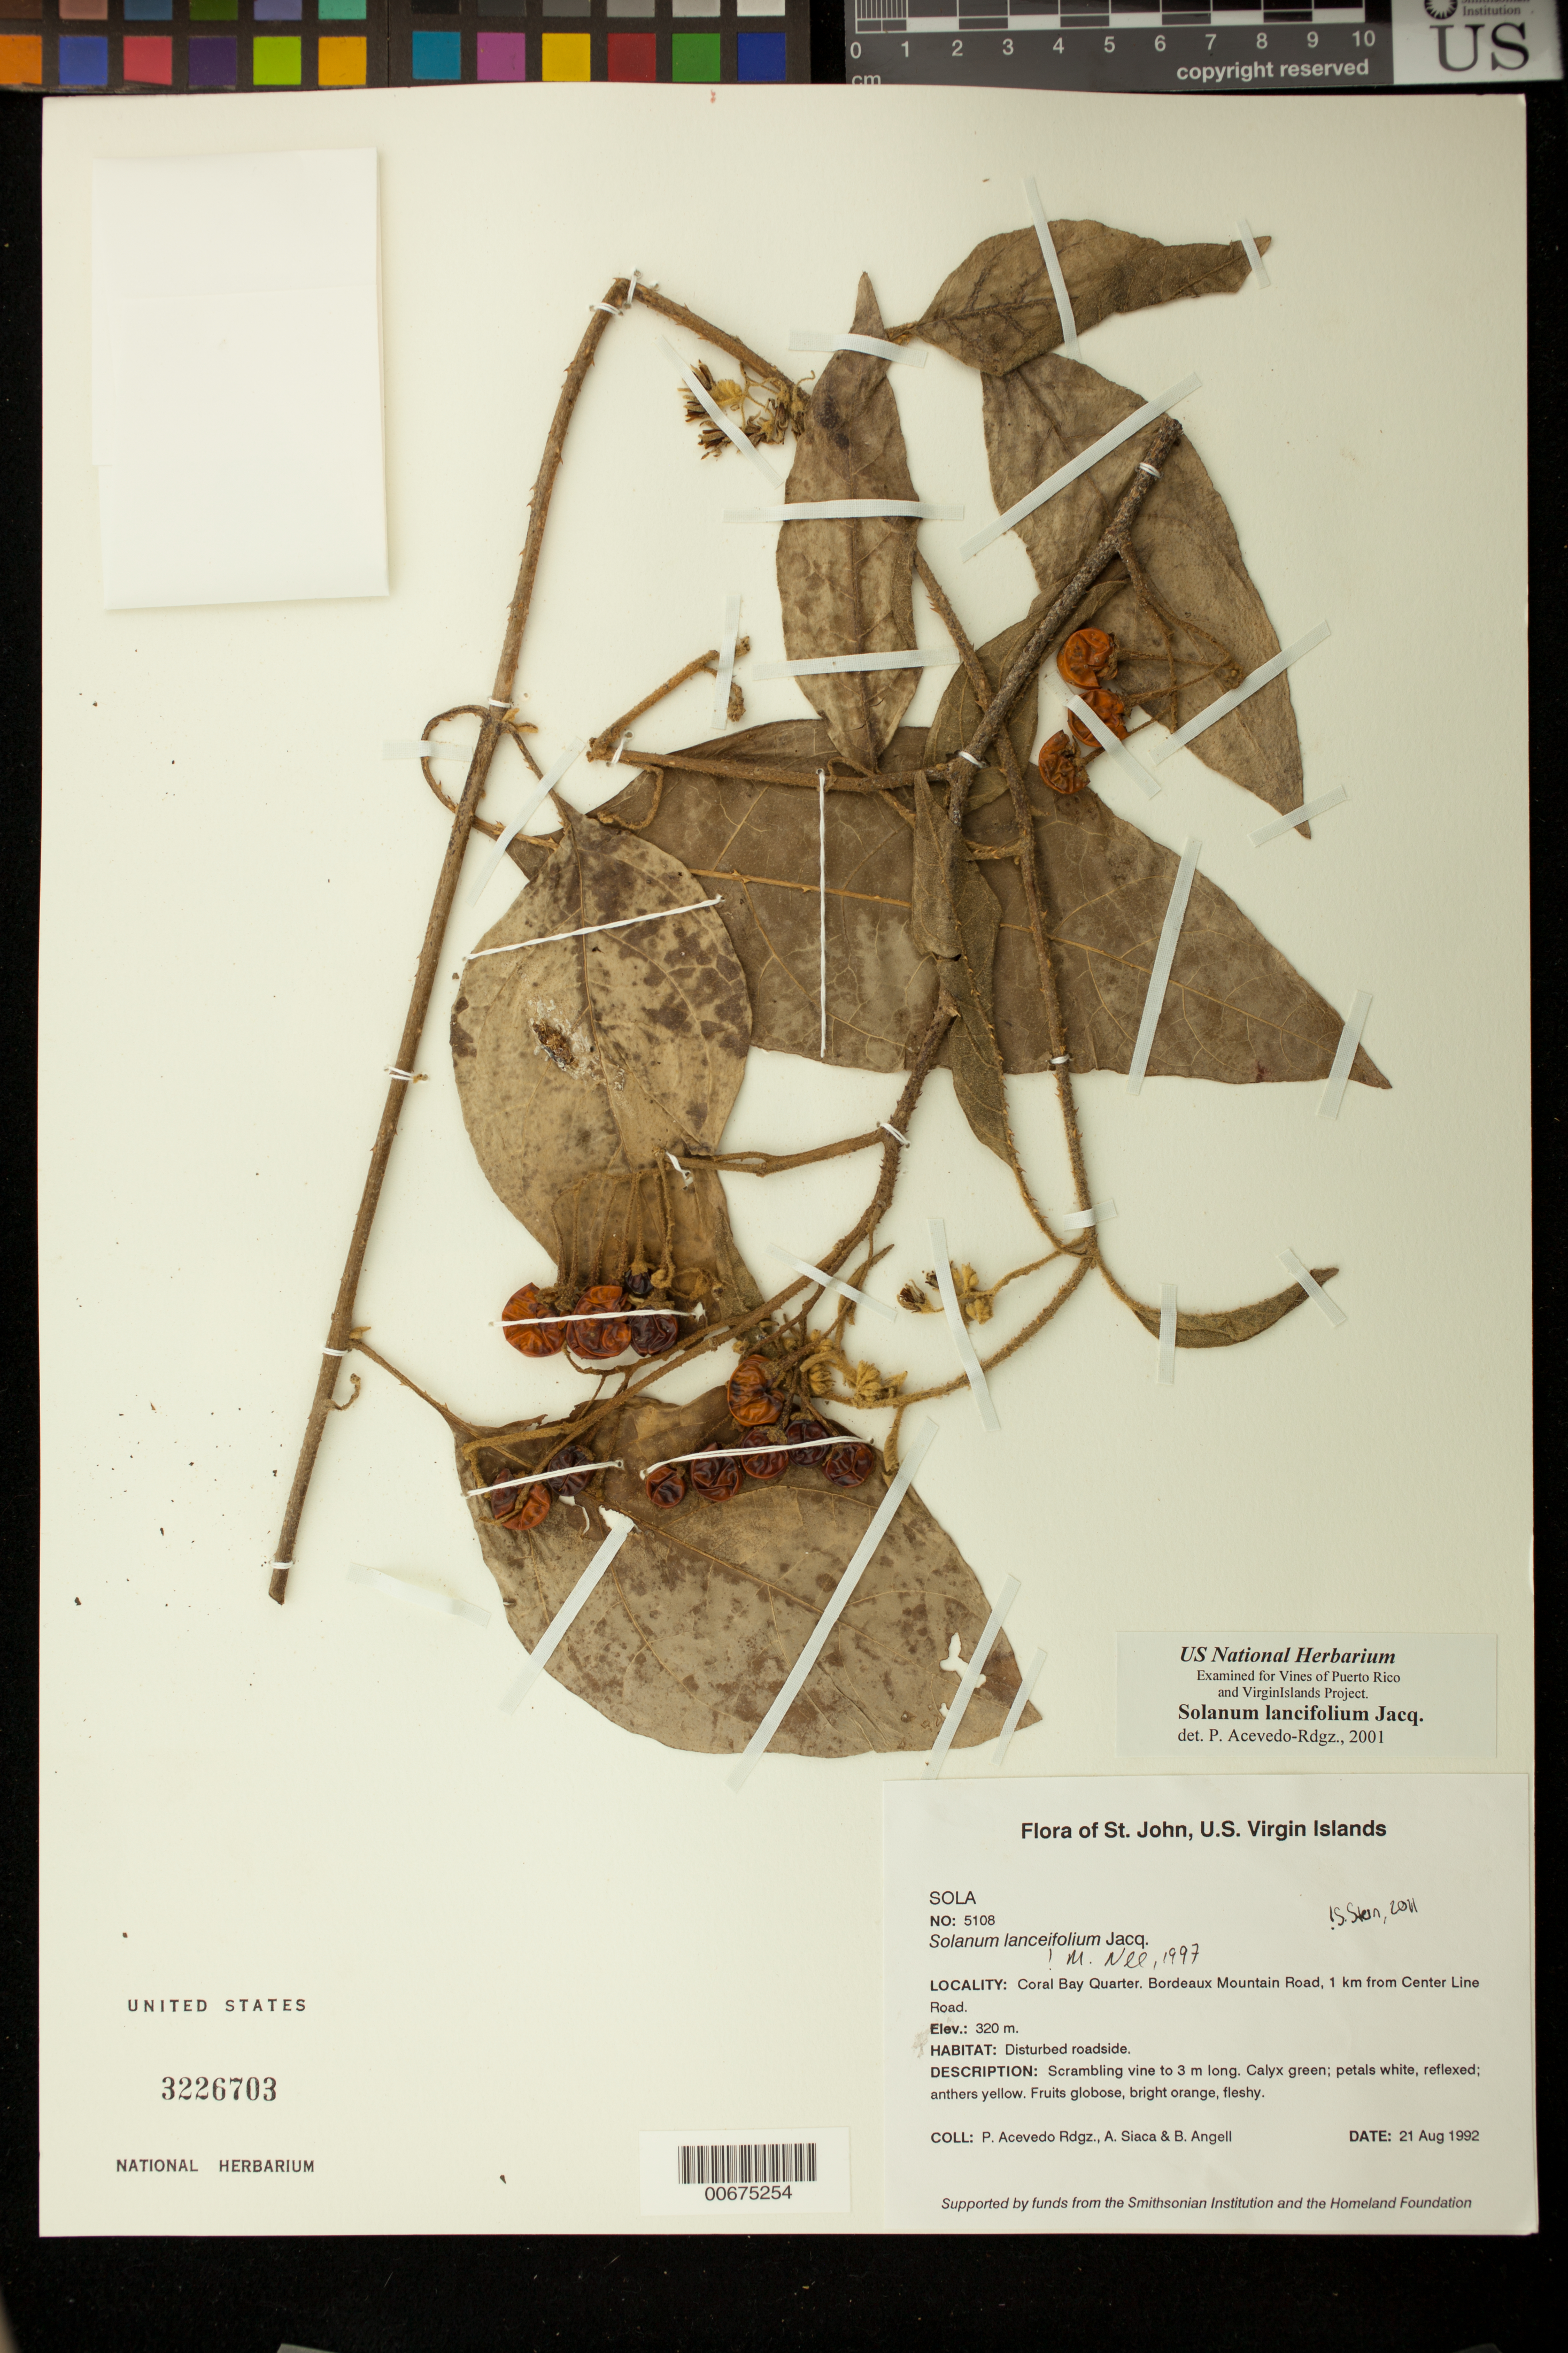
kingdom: Plantae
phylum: Tracheophyta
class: Magnoliopsida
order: Solanales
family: Solanaceae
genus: Solanum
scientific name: Solanum lanceifolium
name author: Jacq.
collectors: P. Acevedo-Rodr., A. Siaca & Bobbi Angell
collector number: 5108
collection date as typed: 21 Aug 1992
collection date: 1992-08-21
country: U.S. Virgin Islands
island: St. John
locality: Coral Bay Quarter; along dirt road to Bordeaux Mountain., 1 km from Center Line Road.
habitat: Disturbed roadside.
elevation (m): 320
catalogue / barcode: US 3226703